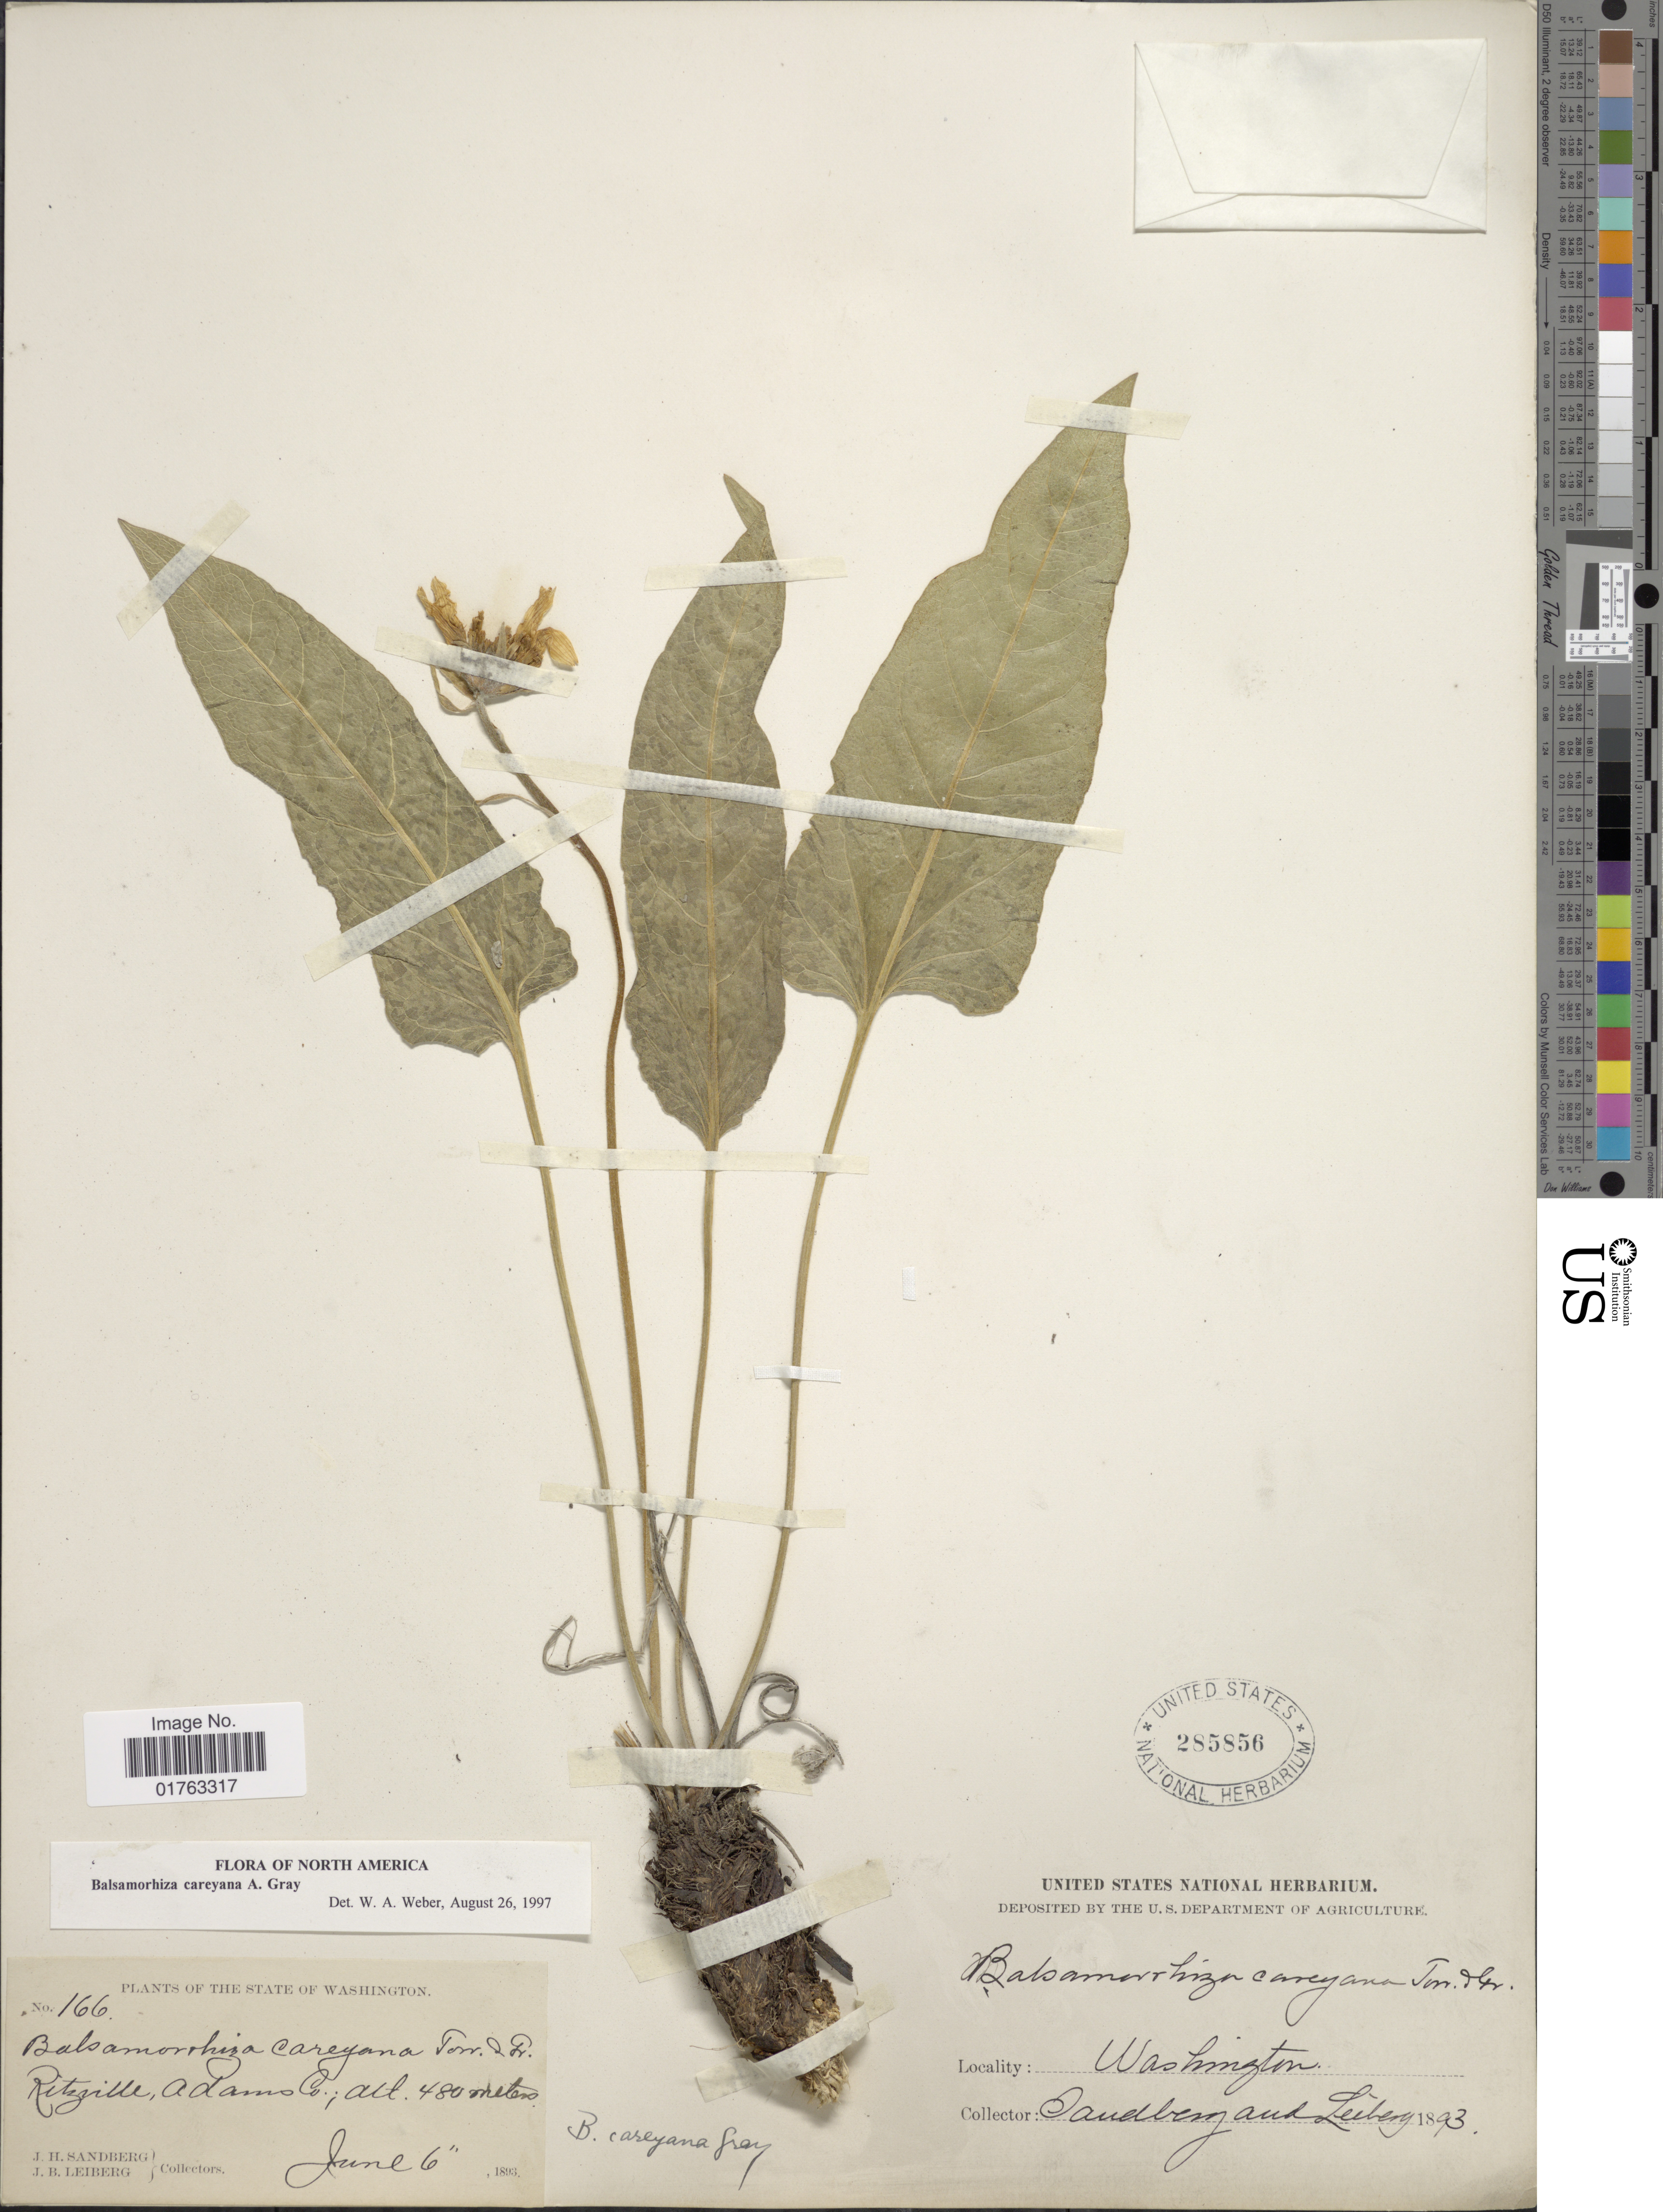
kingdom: Plantae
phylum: Tracheophyta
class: Magnoliopsida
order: Asterales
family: Asteraceae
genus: Balsamorhiza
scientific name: Balsamorhiza careyana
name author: A. Gray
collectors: J. H. Sandberg & J. B. Leiberg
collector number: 166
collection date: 1893-06-06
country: United States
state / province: Washington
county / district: Adams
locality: Ritzville, Adams Co.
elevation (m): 480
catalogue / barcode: US 285856